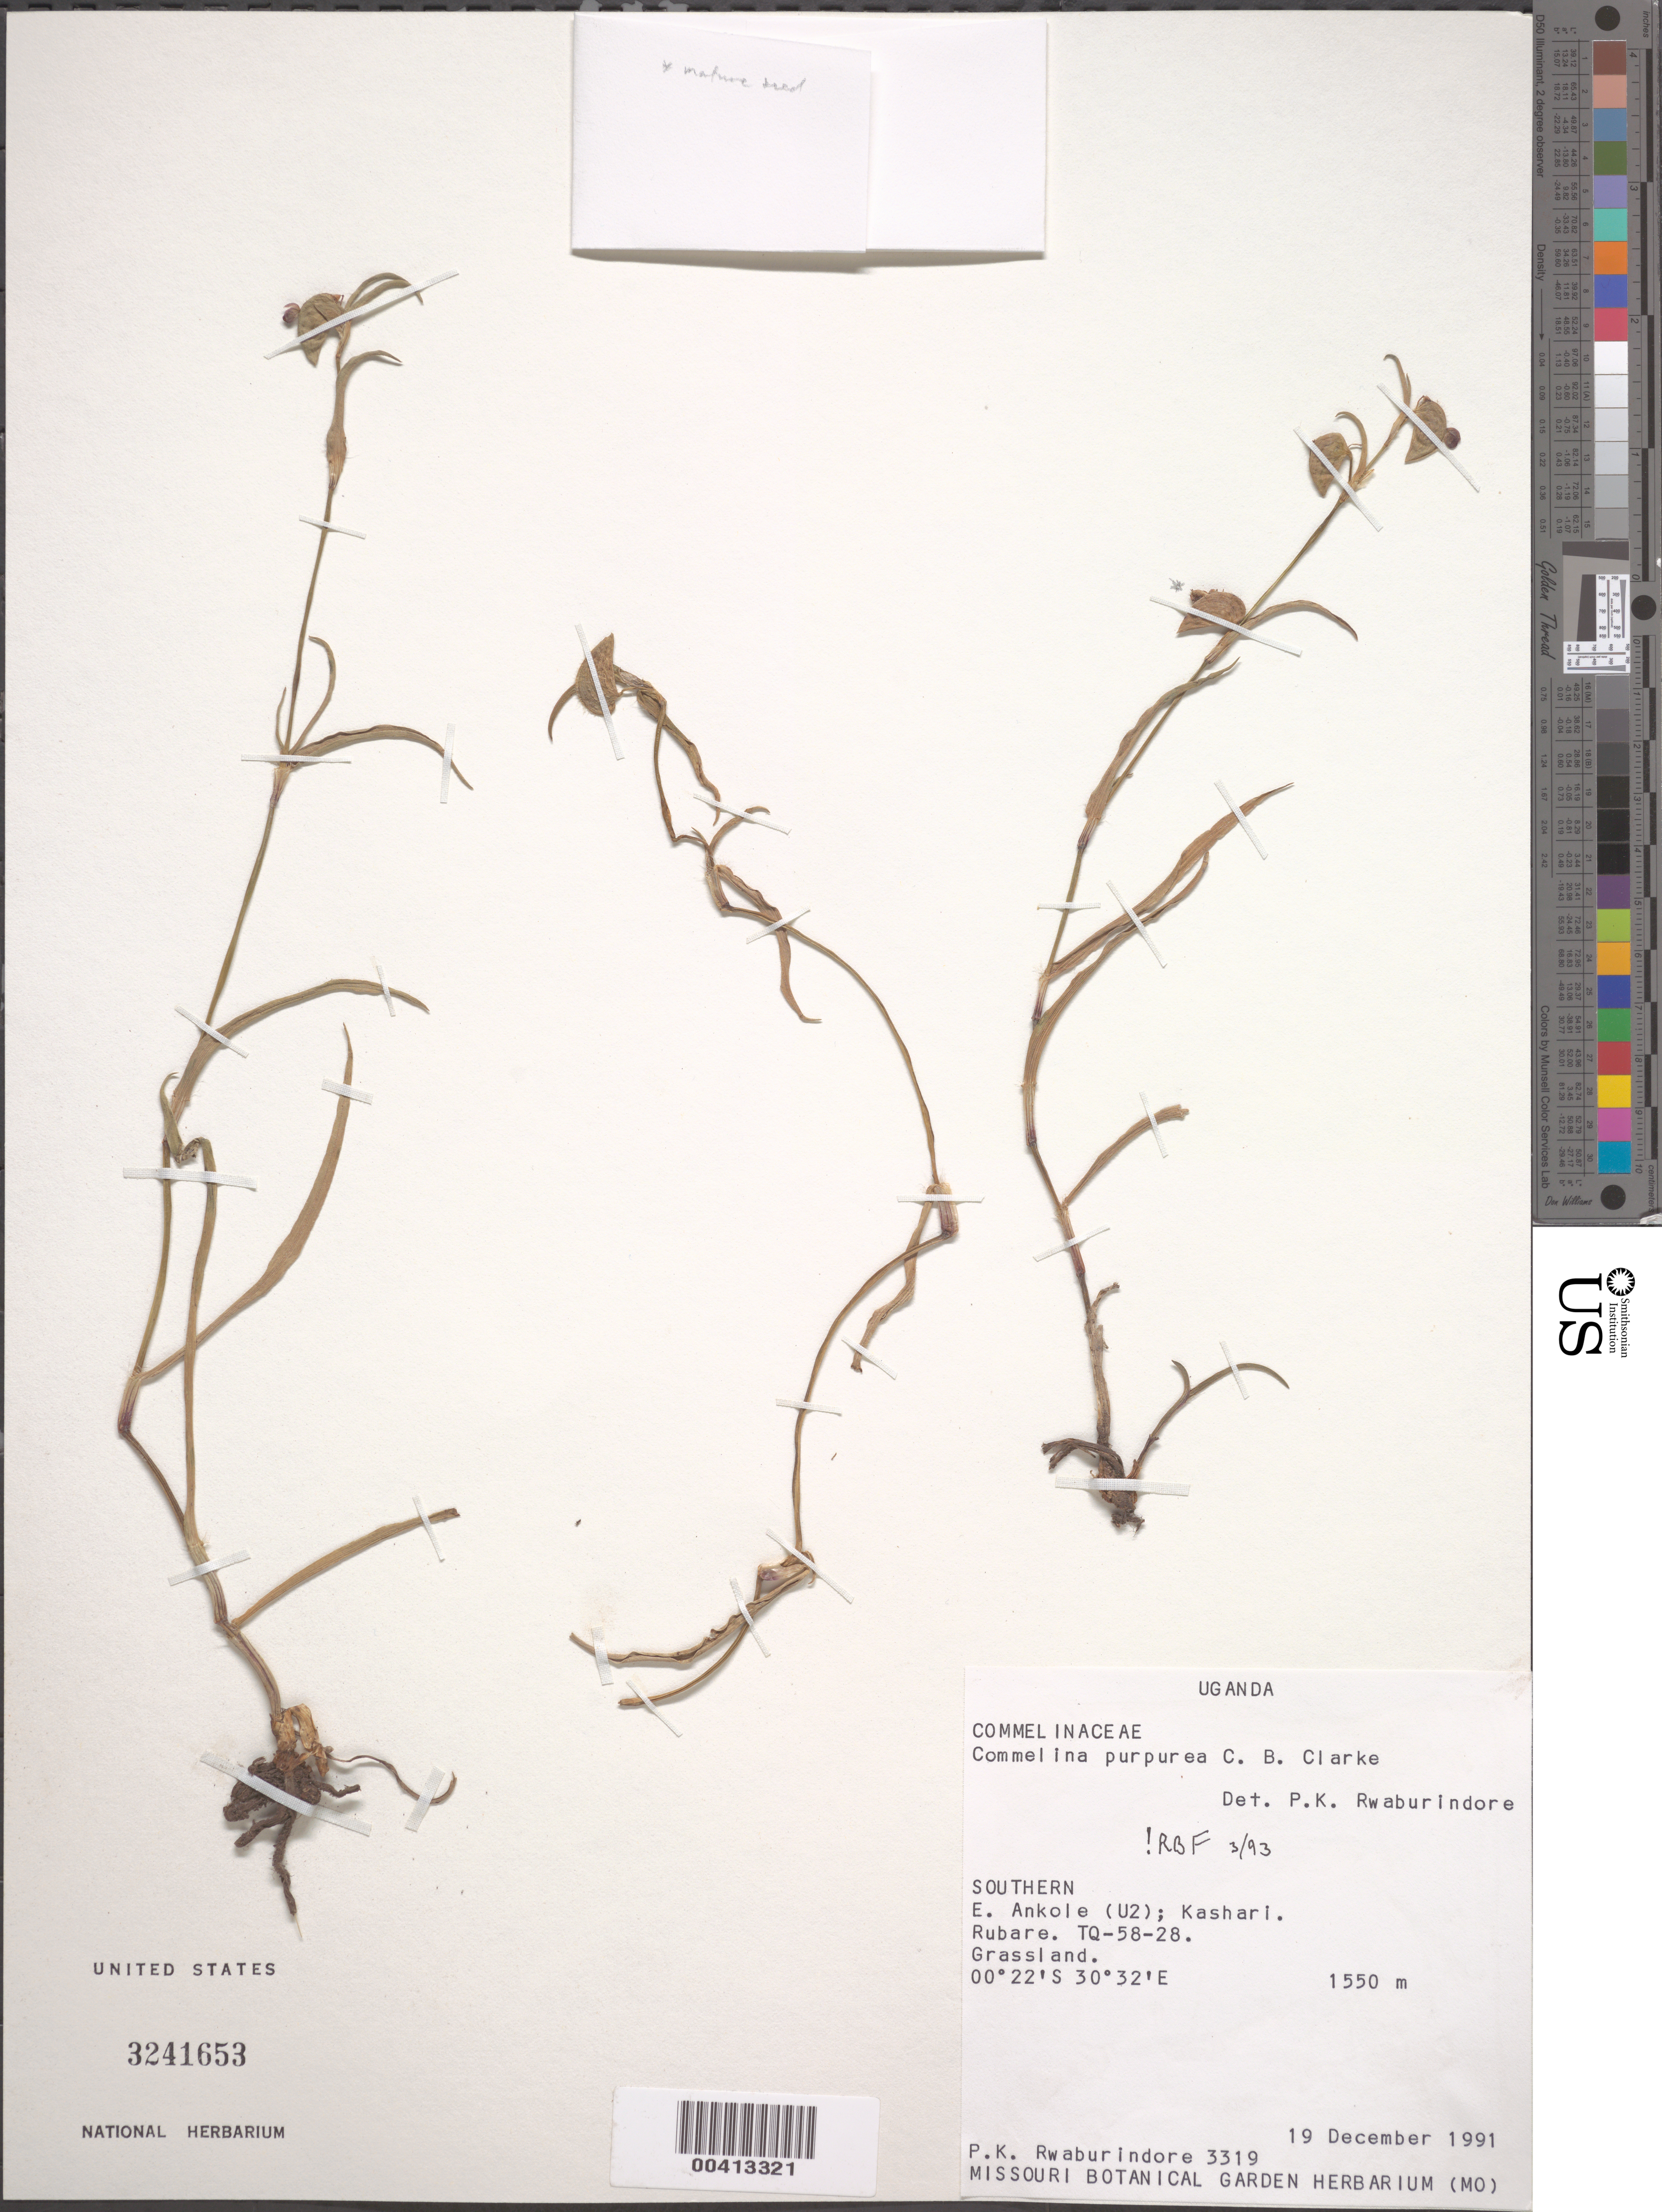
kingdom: Plantae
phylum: Tracheophyta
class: Liliopsida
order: Commelinales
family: Commelinaceae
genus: Commelina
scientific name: Commelina purpurea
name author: C.B. Clarke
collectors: P. Rwaburindore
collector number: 3319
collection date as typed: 19 Dec 1991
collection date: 1991-12-19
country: Uganda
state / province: Western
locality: Ankole, Kashari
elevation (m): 1550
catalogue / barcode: US 3241653